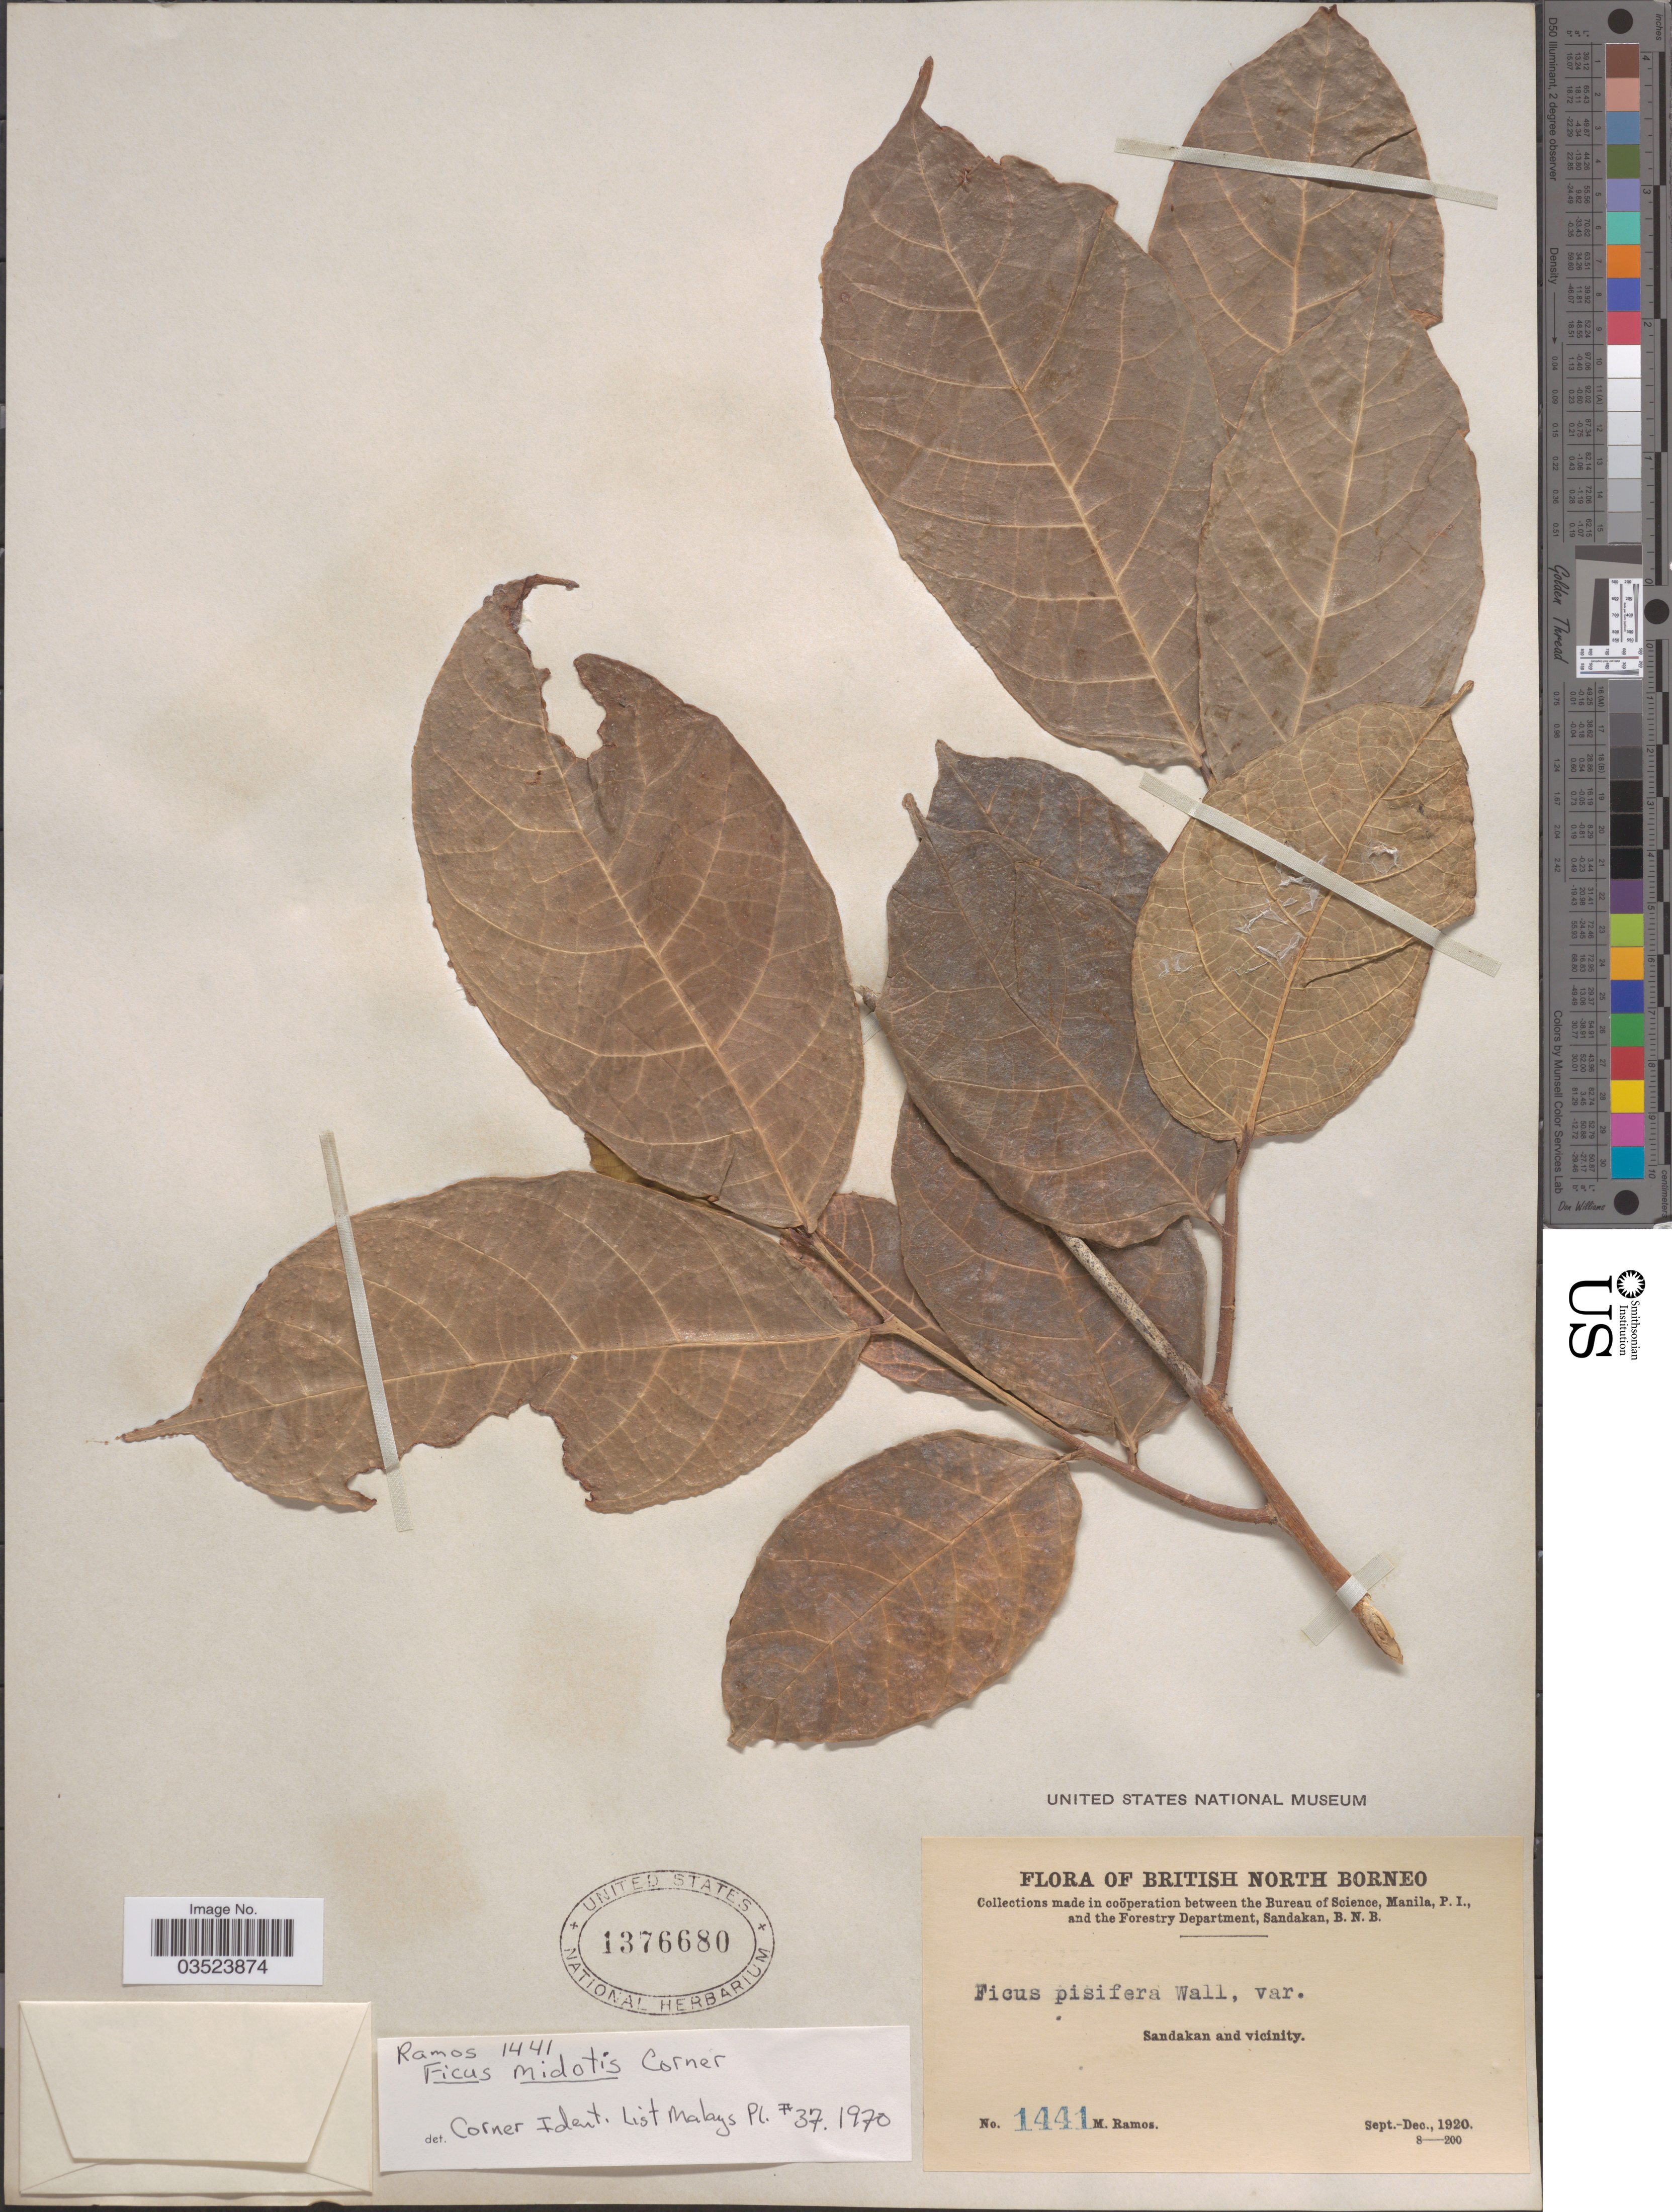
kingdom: Plantae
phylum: Tracheophyta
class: Magnoliopsida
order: Rosales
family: Moraceae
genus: Ficus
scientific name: Ficus midotis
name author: Corner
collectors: M. Ramos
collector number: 1441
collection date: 1920-09/1920-12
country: Malaysia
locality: British North Borneo. Sandakan and vicinity.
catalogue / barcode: US 1376680